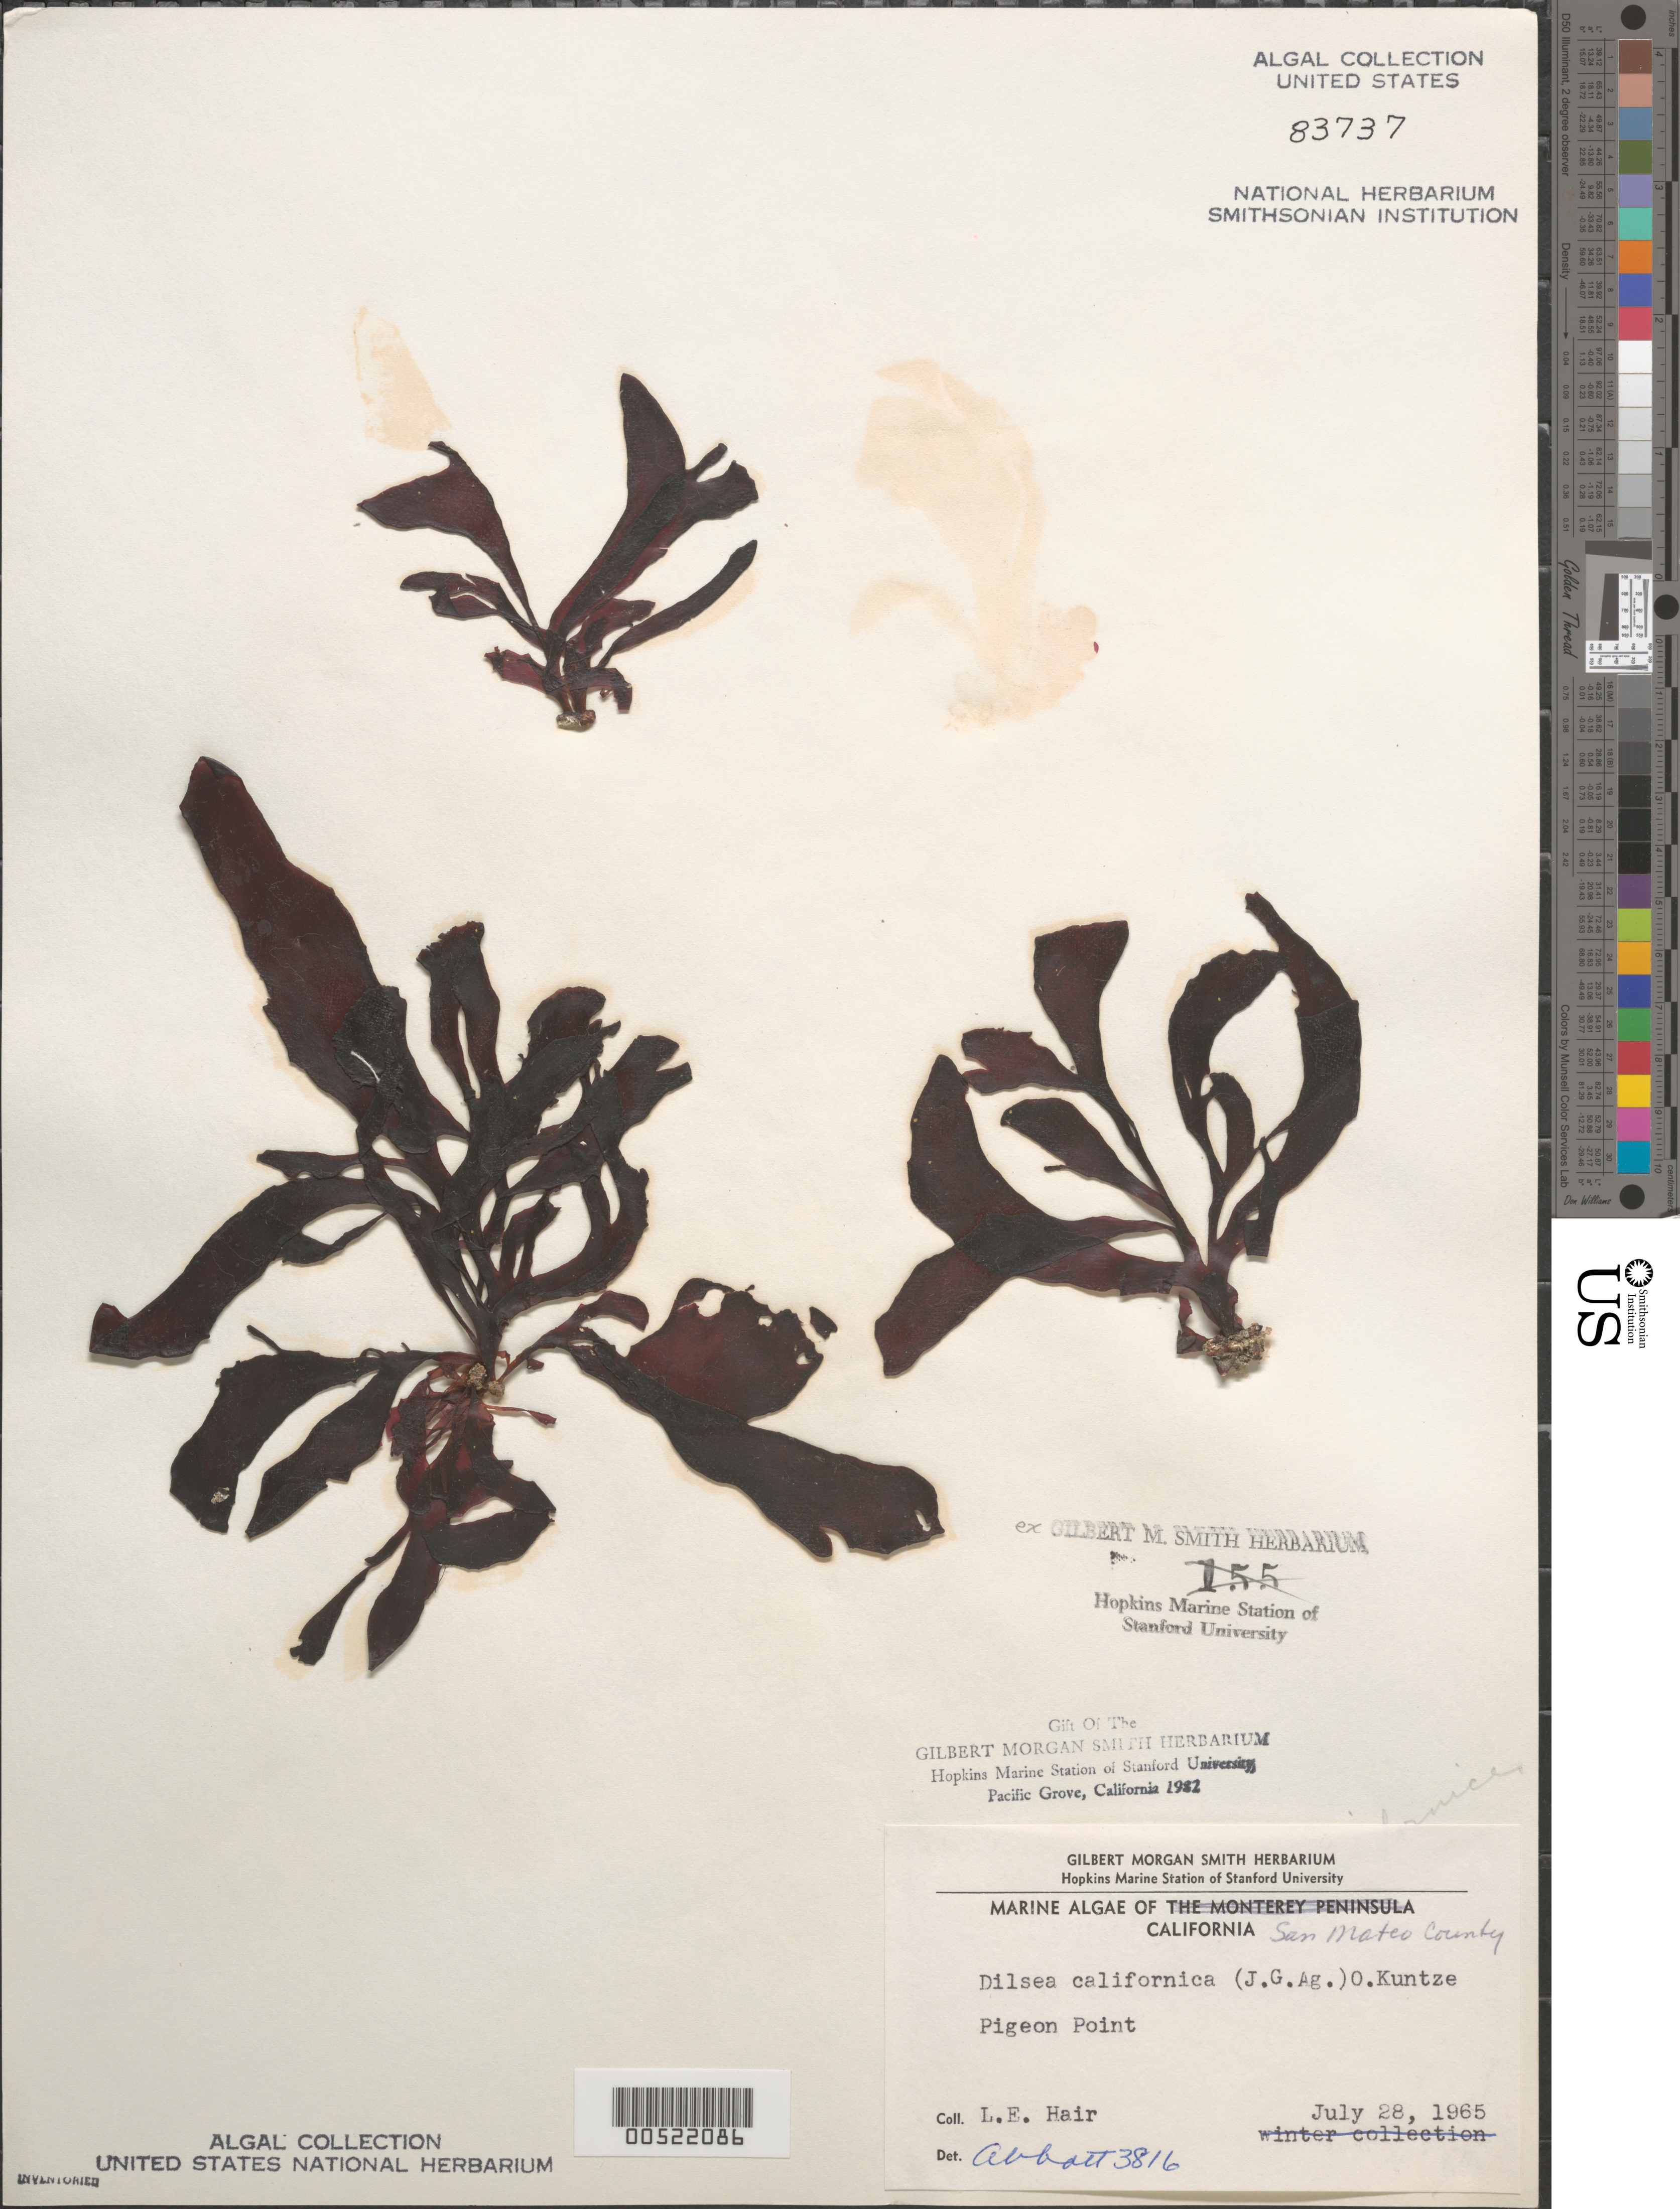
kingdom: Plantae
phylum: Rhodophyta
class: Florideophyceae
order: Gigartinales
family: Dumontiaceae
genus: Dilsea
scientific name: Dilsea californica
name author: (J. Agardh) Kuntze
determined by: Abbott, Isabella A.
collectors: L. Hair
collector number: IAA 3816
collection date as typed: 28 Jul 1965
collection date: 1965-07-28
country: United States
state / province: California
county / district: San Mateo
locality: Pigeon Point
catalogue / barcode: US 83737